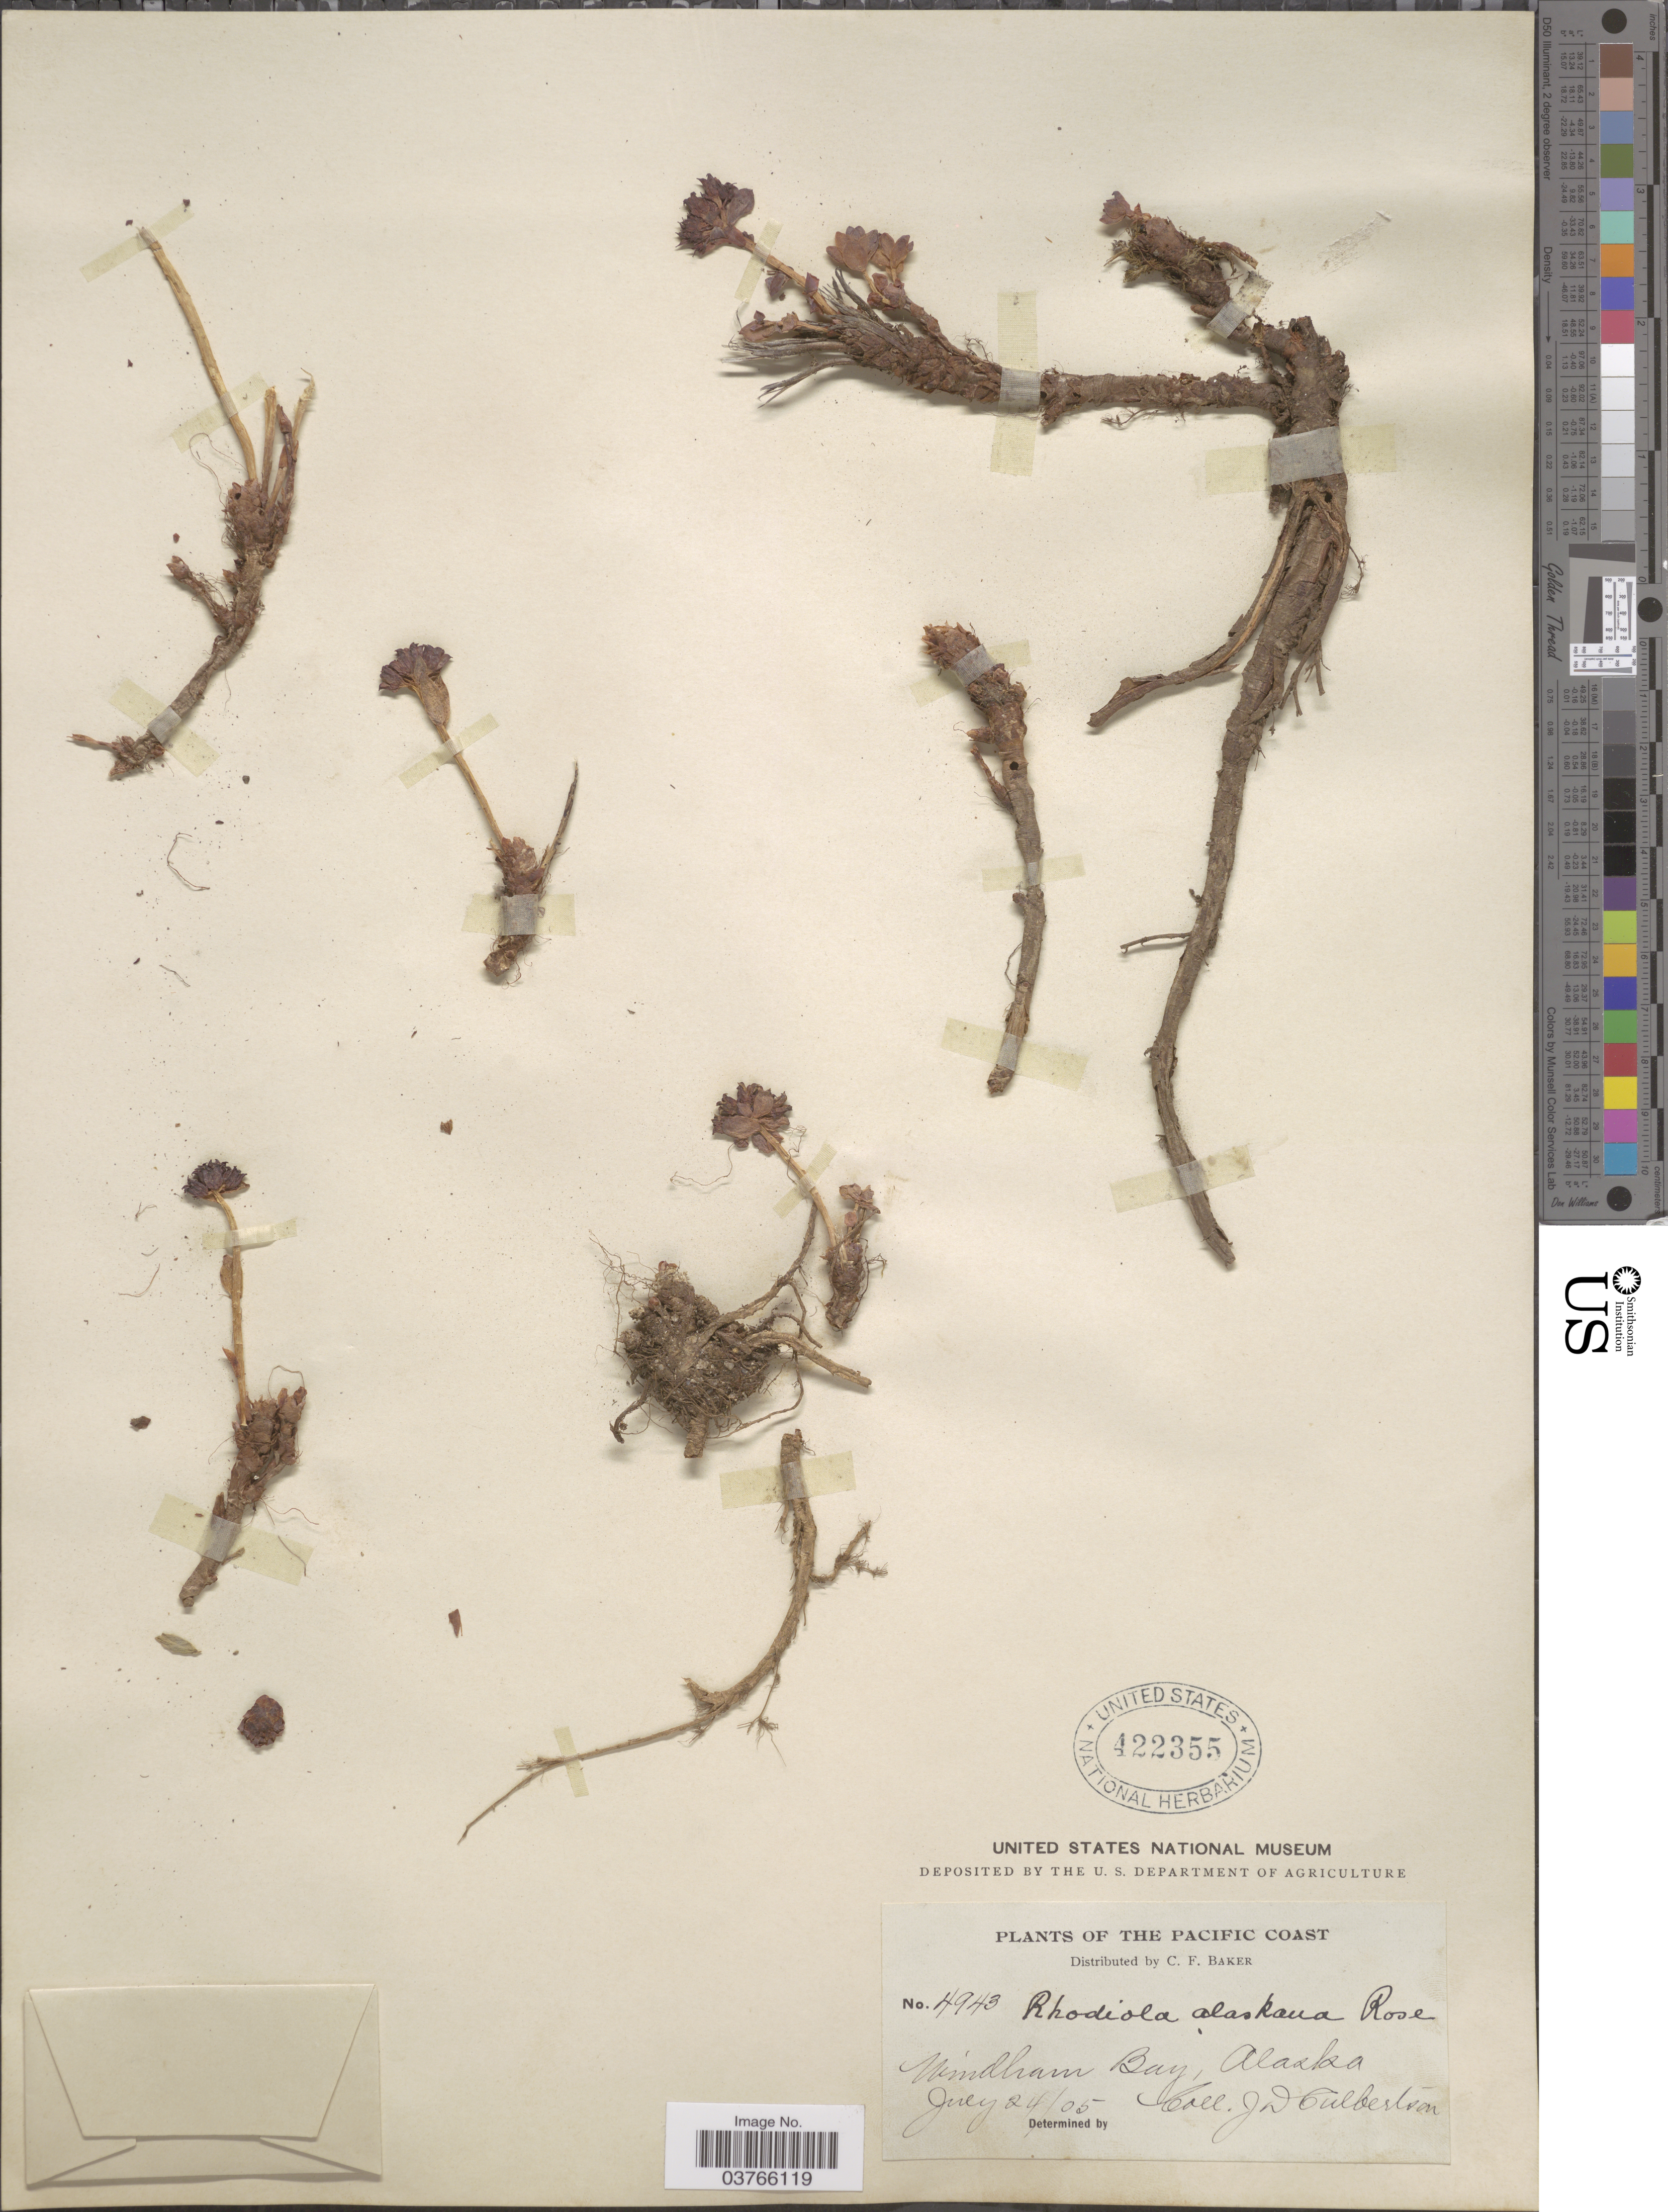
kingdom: Plantae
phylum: Tracheophyta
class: Magnoliopsida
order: Saxifragales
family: Crassulaceae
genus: Rhodiola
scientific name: Rhodiola integrifolia subsp. integrifolia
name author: Raf.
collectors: J. Culbertson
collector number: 4943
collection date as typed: Transcribed d/m/y: 24/7/5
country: United States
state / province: Alaska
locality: The Pacific Coast. Windham Bay.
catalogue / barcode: US 422355